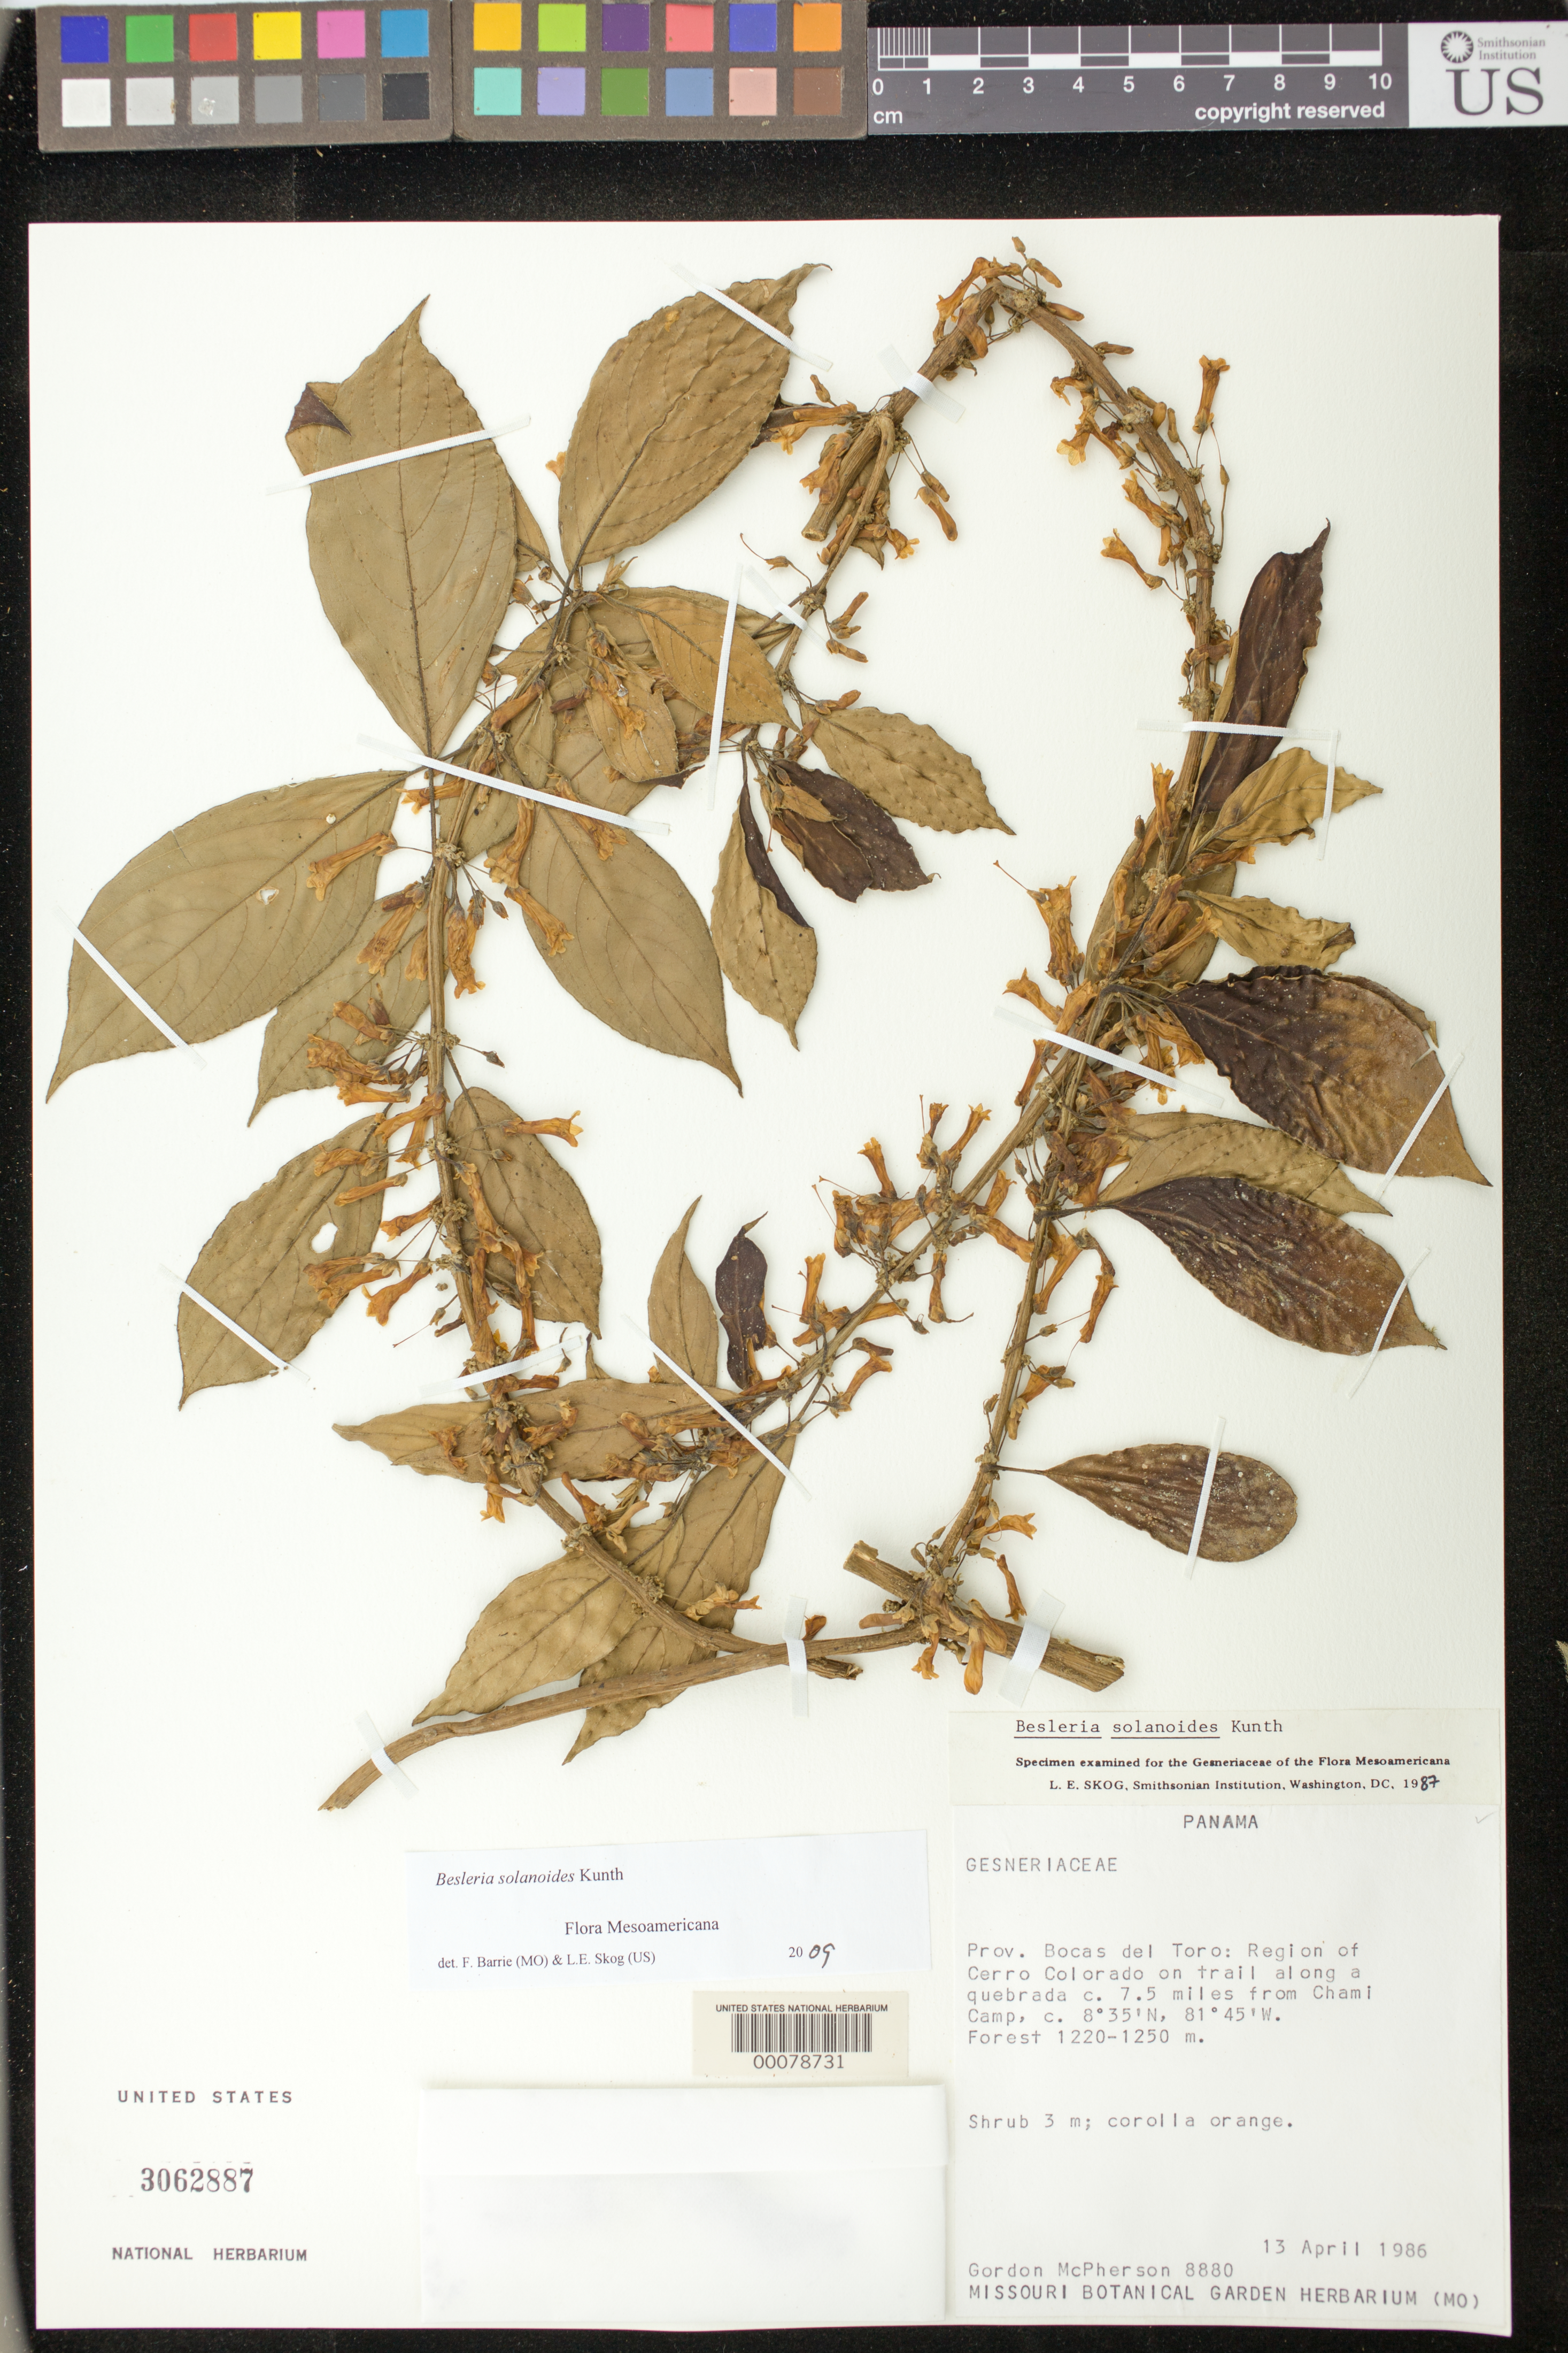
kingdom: Plantae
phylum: Tracheophyta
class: Magnoliopsida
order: Lamiales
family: Gesneriaceae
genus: Besleria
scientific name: Besleria solanoides var. solanoides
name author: Kunth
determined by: Skog, Laurence E.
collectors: G. D. McPherson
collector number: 8880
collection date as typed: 13 Apr 1986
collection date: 1986-04-13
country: Panama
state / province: Bocas del Toro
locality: Region of Cerro Colorado on trail along a Quebrada about 7.5 miles from Chami camp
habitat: Forest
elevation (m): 1220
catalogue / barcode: US 3062887